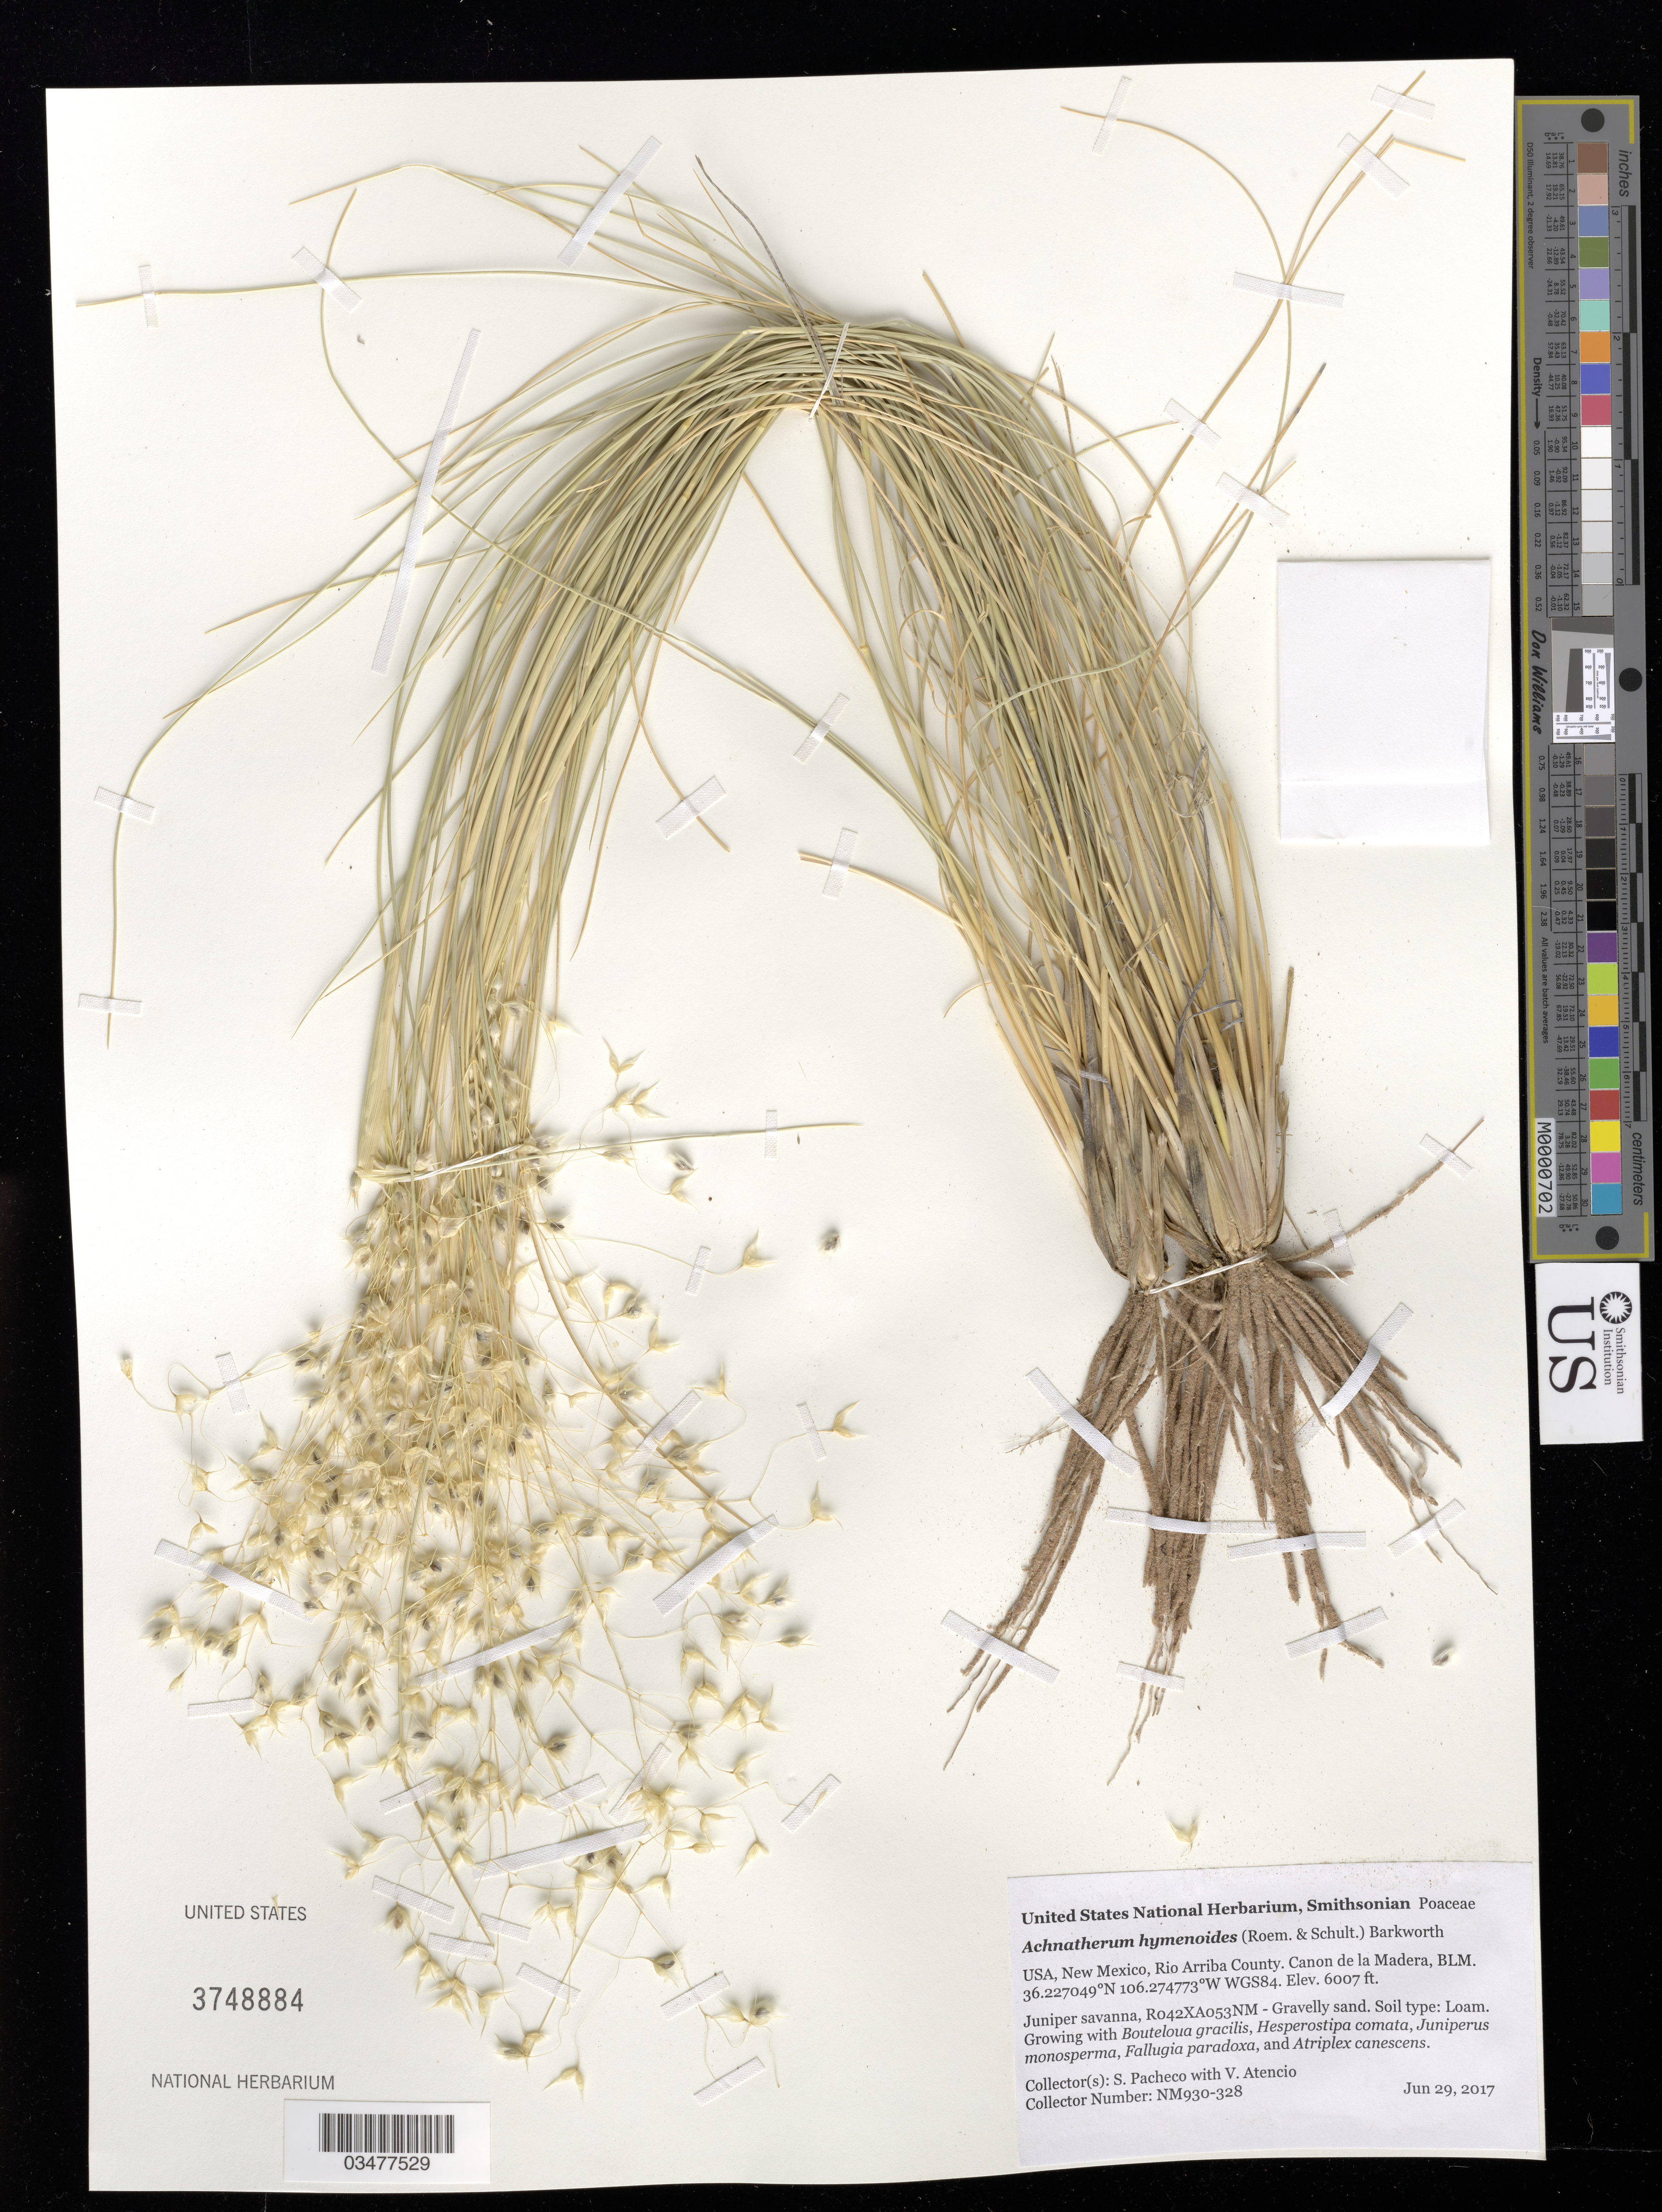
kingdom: Plantae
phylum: Tracheophyta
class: Liliopsida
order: Poales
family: Poaceae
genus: Achnatherum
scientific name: Achnatherum hymenoides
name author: (Roem. & Schult.) Barkworth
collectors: S. Pacheco & V. Atencio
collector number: NM930-328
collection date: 2017-06-29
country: United States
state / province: New Mexico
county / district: Rio Arriba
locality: BLM, Canon de la Madera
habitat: R042XA053NM - Gravelly sand. Loam. Juniper savanna.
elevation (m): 1831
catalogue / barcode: US 3748884